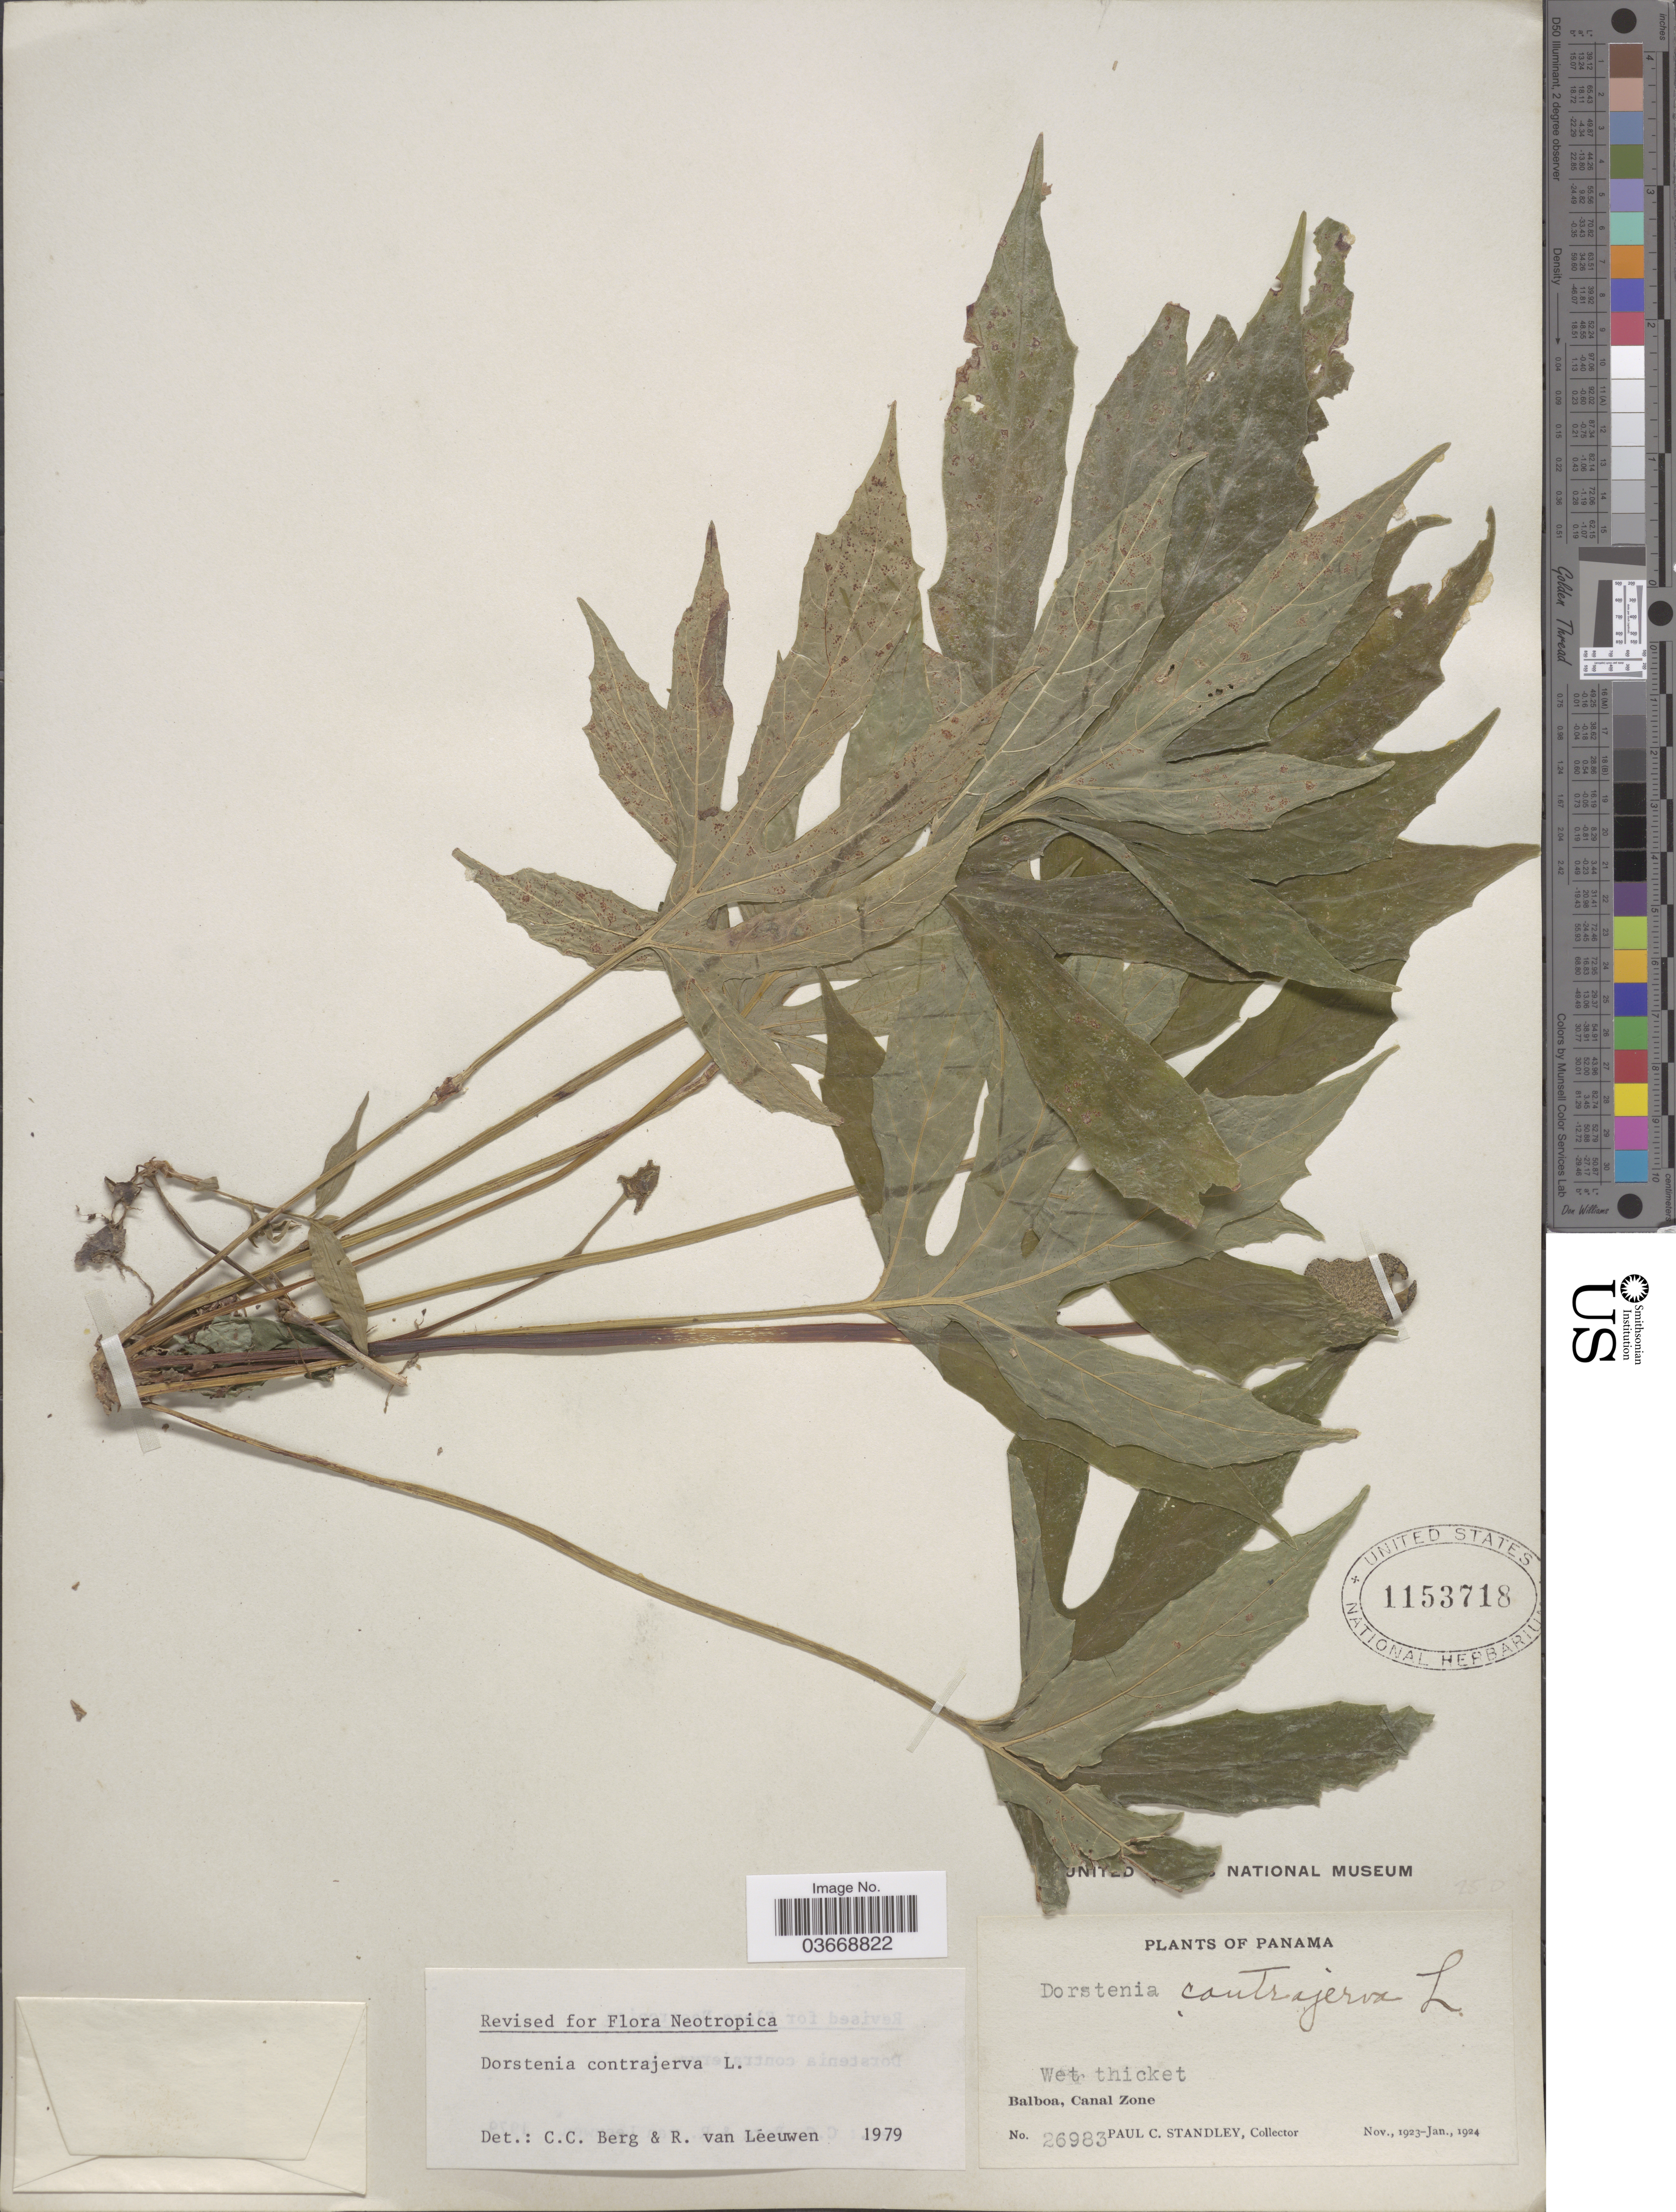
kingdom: Plantae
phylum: Tracheophyta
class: Magnoliopsida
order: Rosales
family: Moraceae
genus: Dorstenia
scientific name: Dorstenia contrajerva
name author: L.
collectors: P. C. Standley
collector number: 26983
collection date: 1923-11/1924-01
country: Panama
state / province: Colón / Panamá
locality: Balboa, Canal Zone.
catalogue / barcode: US 1153718